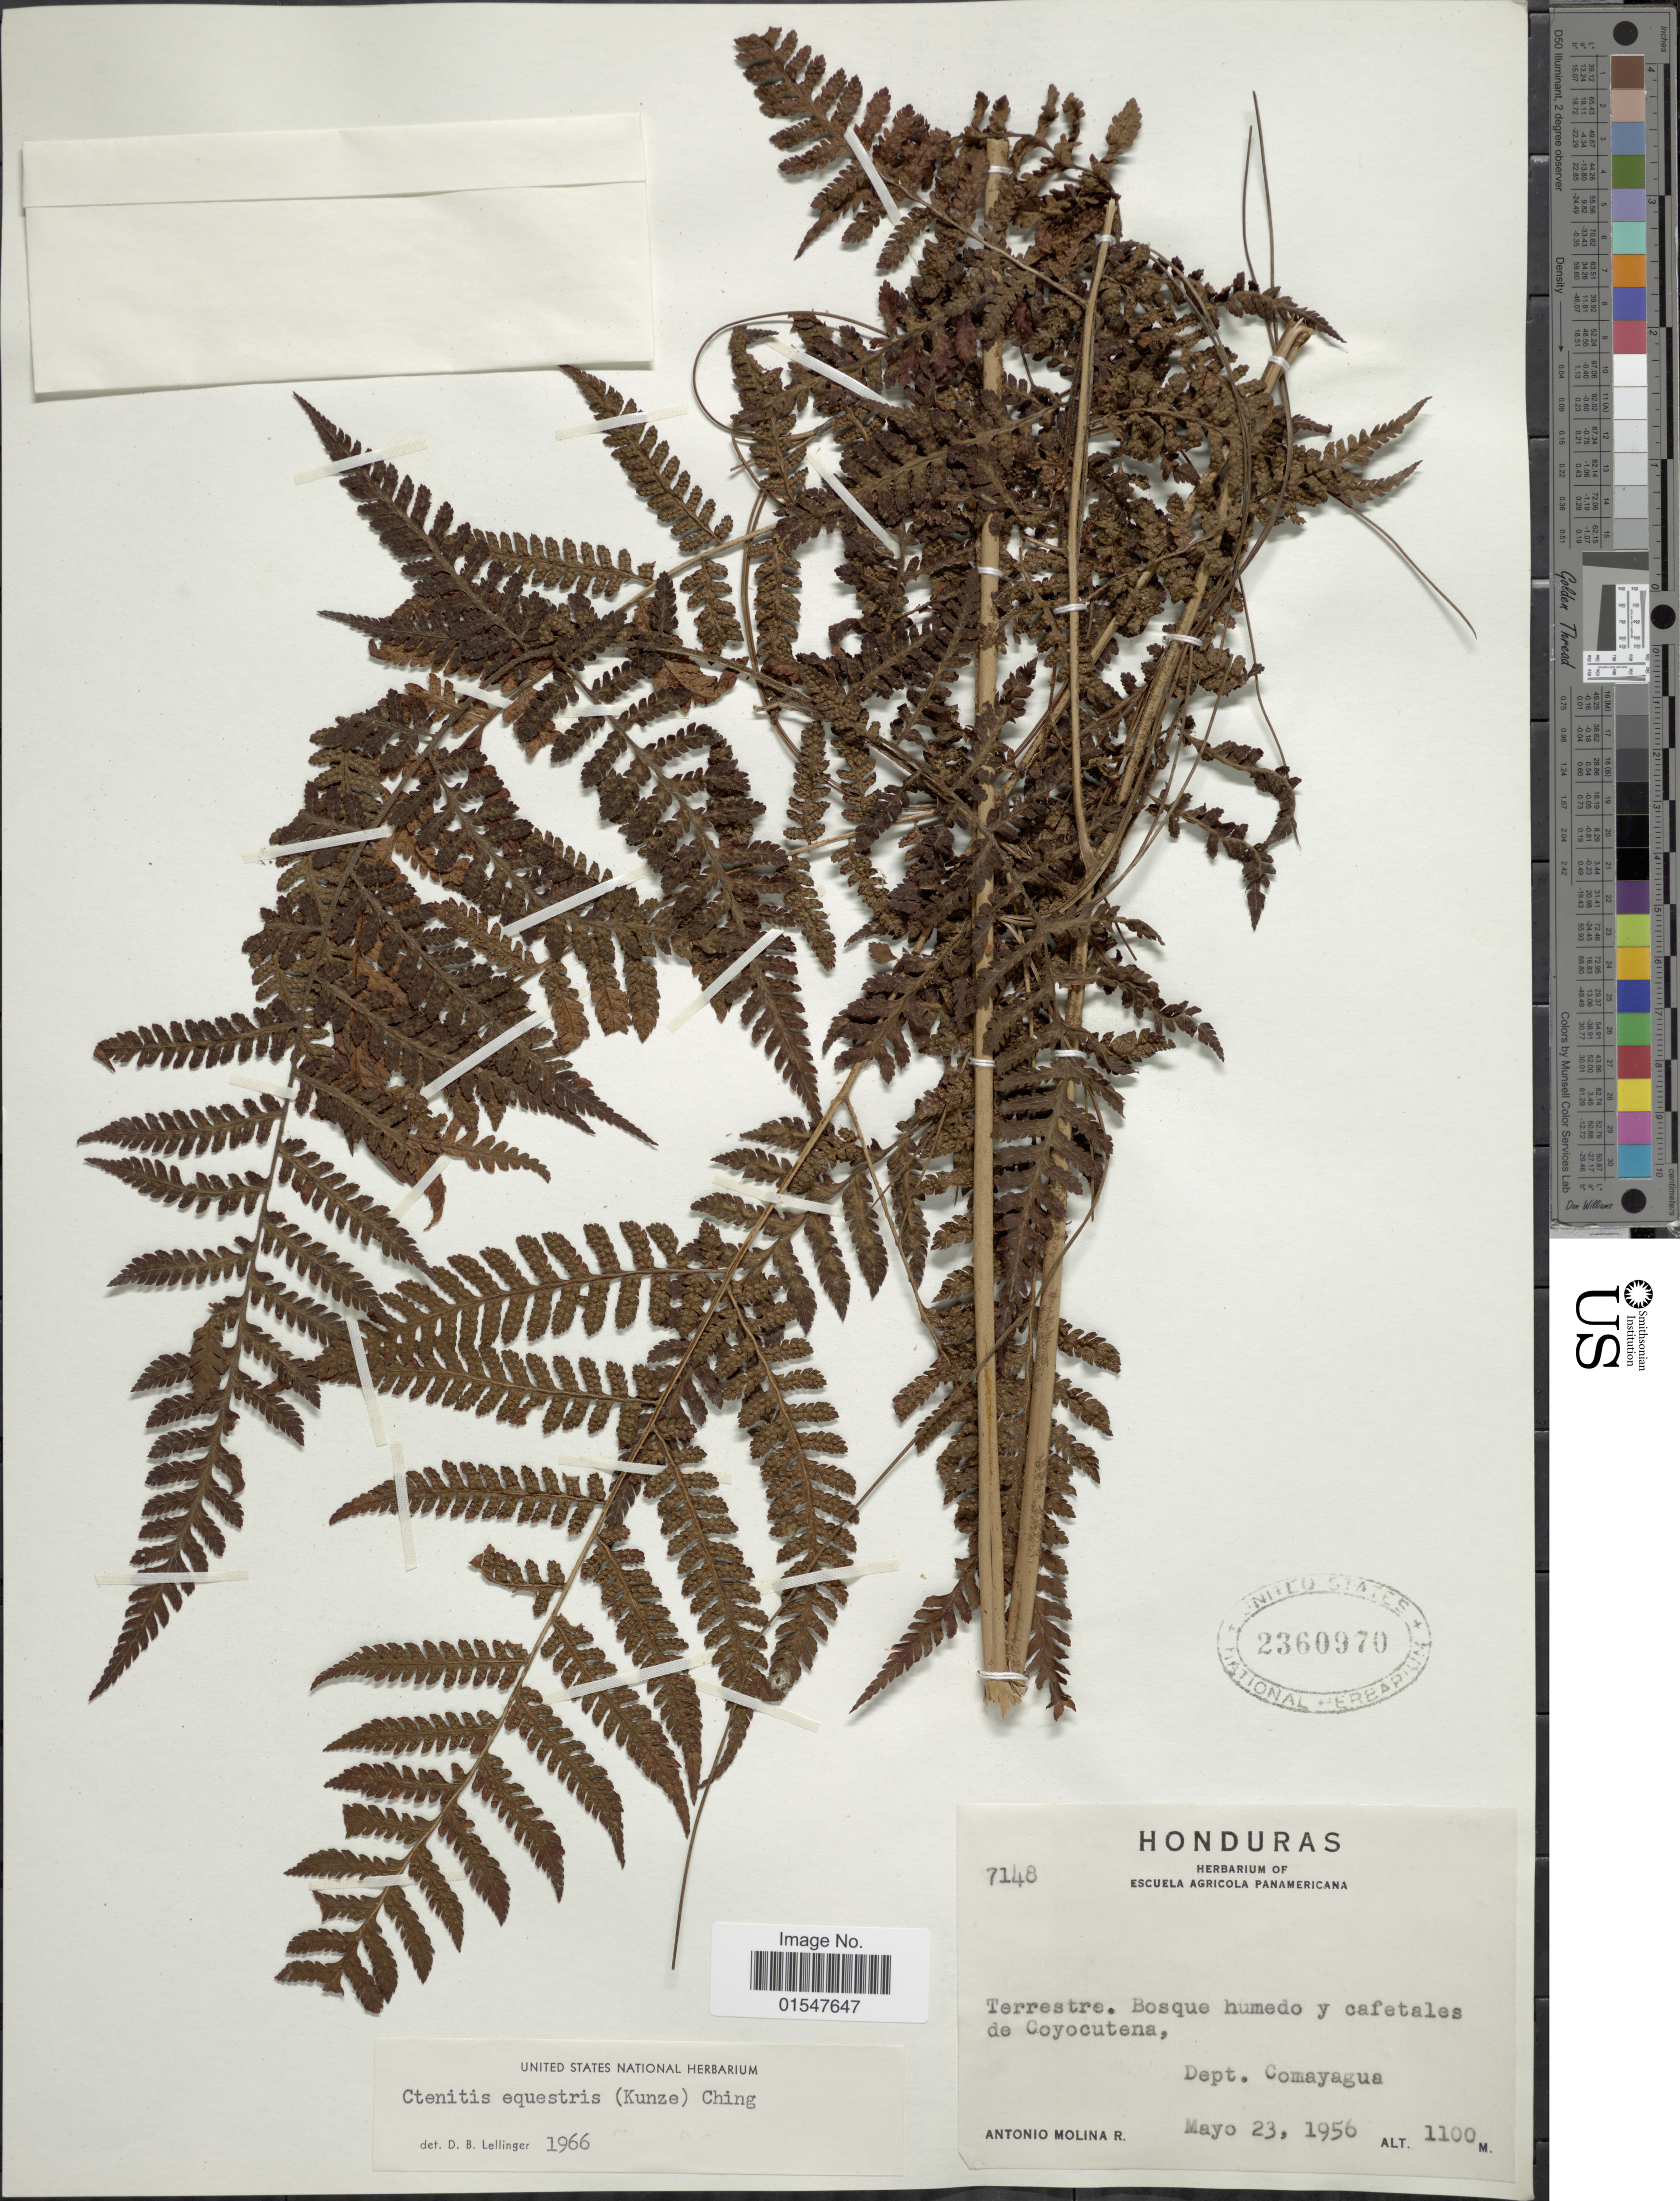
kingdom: Plantae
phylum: Tracheophyta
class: Polypodiopsida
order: Polypodiales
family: Dryopteridaceae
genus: Ctenitis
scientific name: Ctenitis equestris var. equestris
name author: (Kunze) Ching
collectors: A. R. Molina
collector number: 7148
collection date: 1956-05-23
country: Honduras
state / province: Comayagua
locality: Terrestre, Bosque humedo y cafetales de Coyocutena, Dept. Comayagua.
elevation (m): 1100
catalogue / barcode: US 2360970